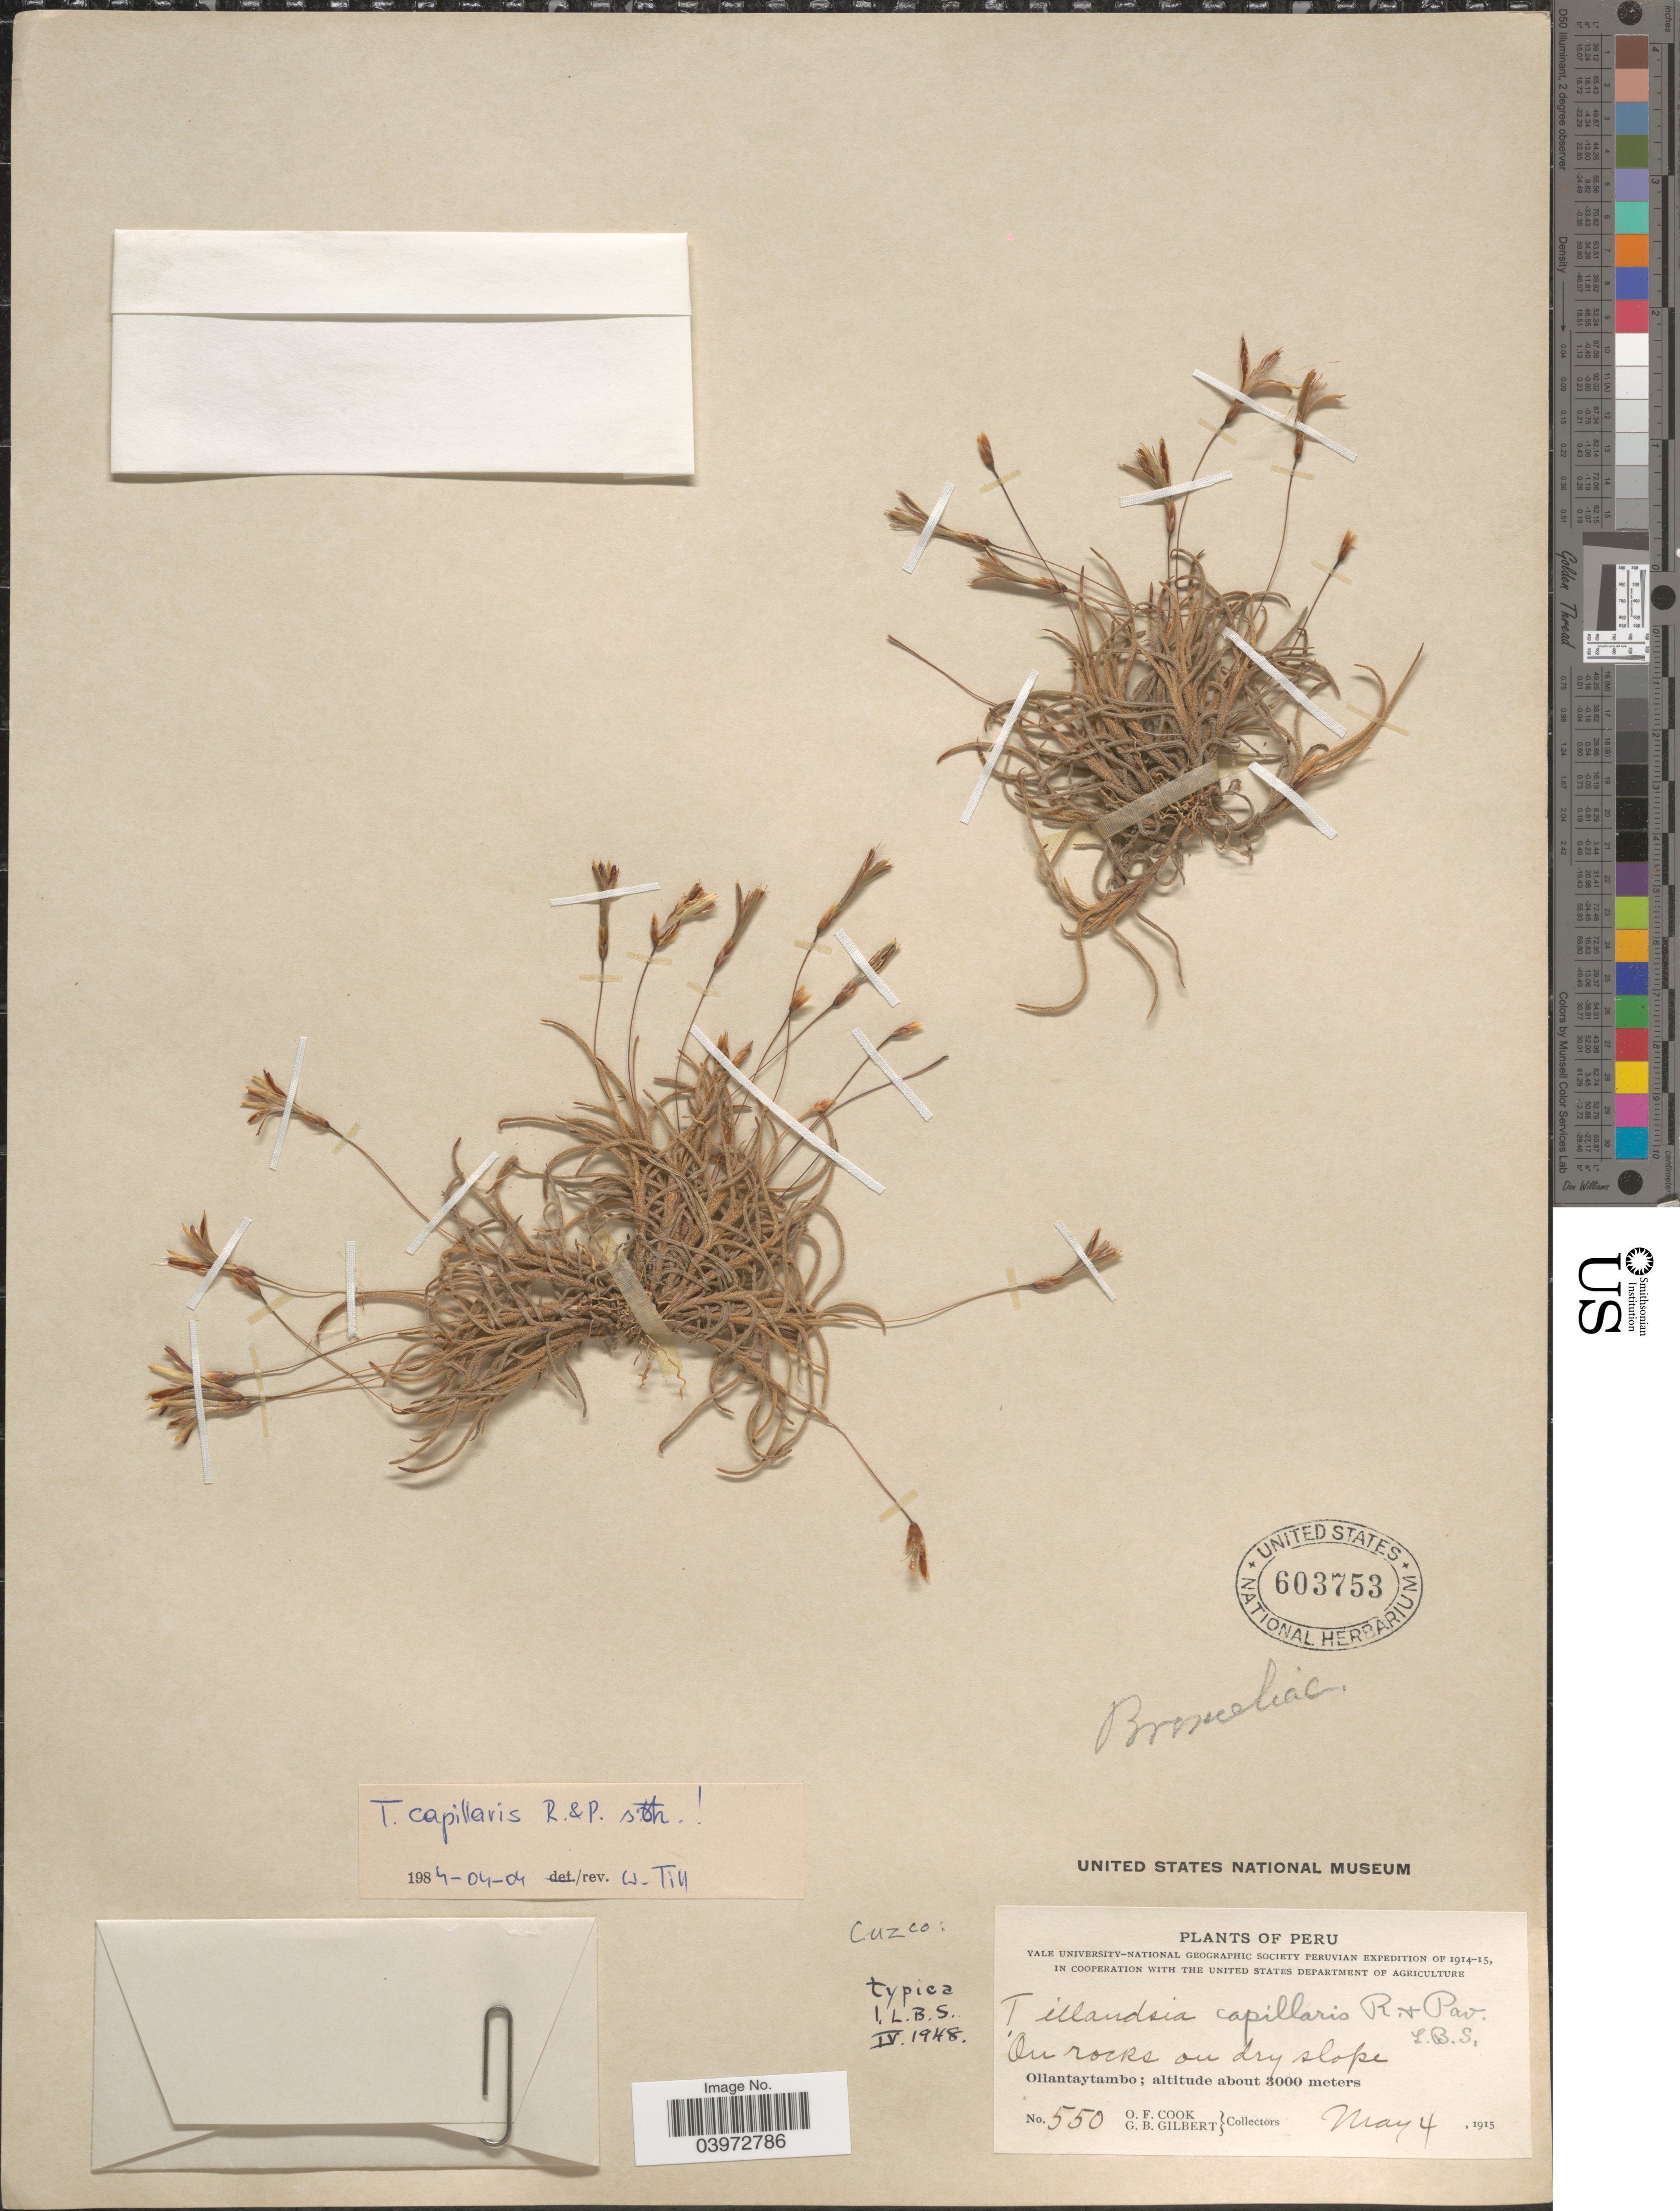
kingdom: Plantae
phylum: Tracheophyta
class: Liliopsida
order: Poales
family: Bromeliaceae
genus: Tillandsia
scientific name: Tillandsia capillaris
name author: Ruiz & Pav.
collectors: O. F. Cook & G. B. Gilbert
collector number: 550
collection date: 1915-05-04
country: Peru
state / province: Cusco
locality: Cuzco: Ollantaytambo.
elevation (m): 3000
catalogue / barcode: US 603753